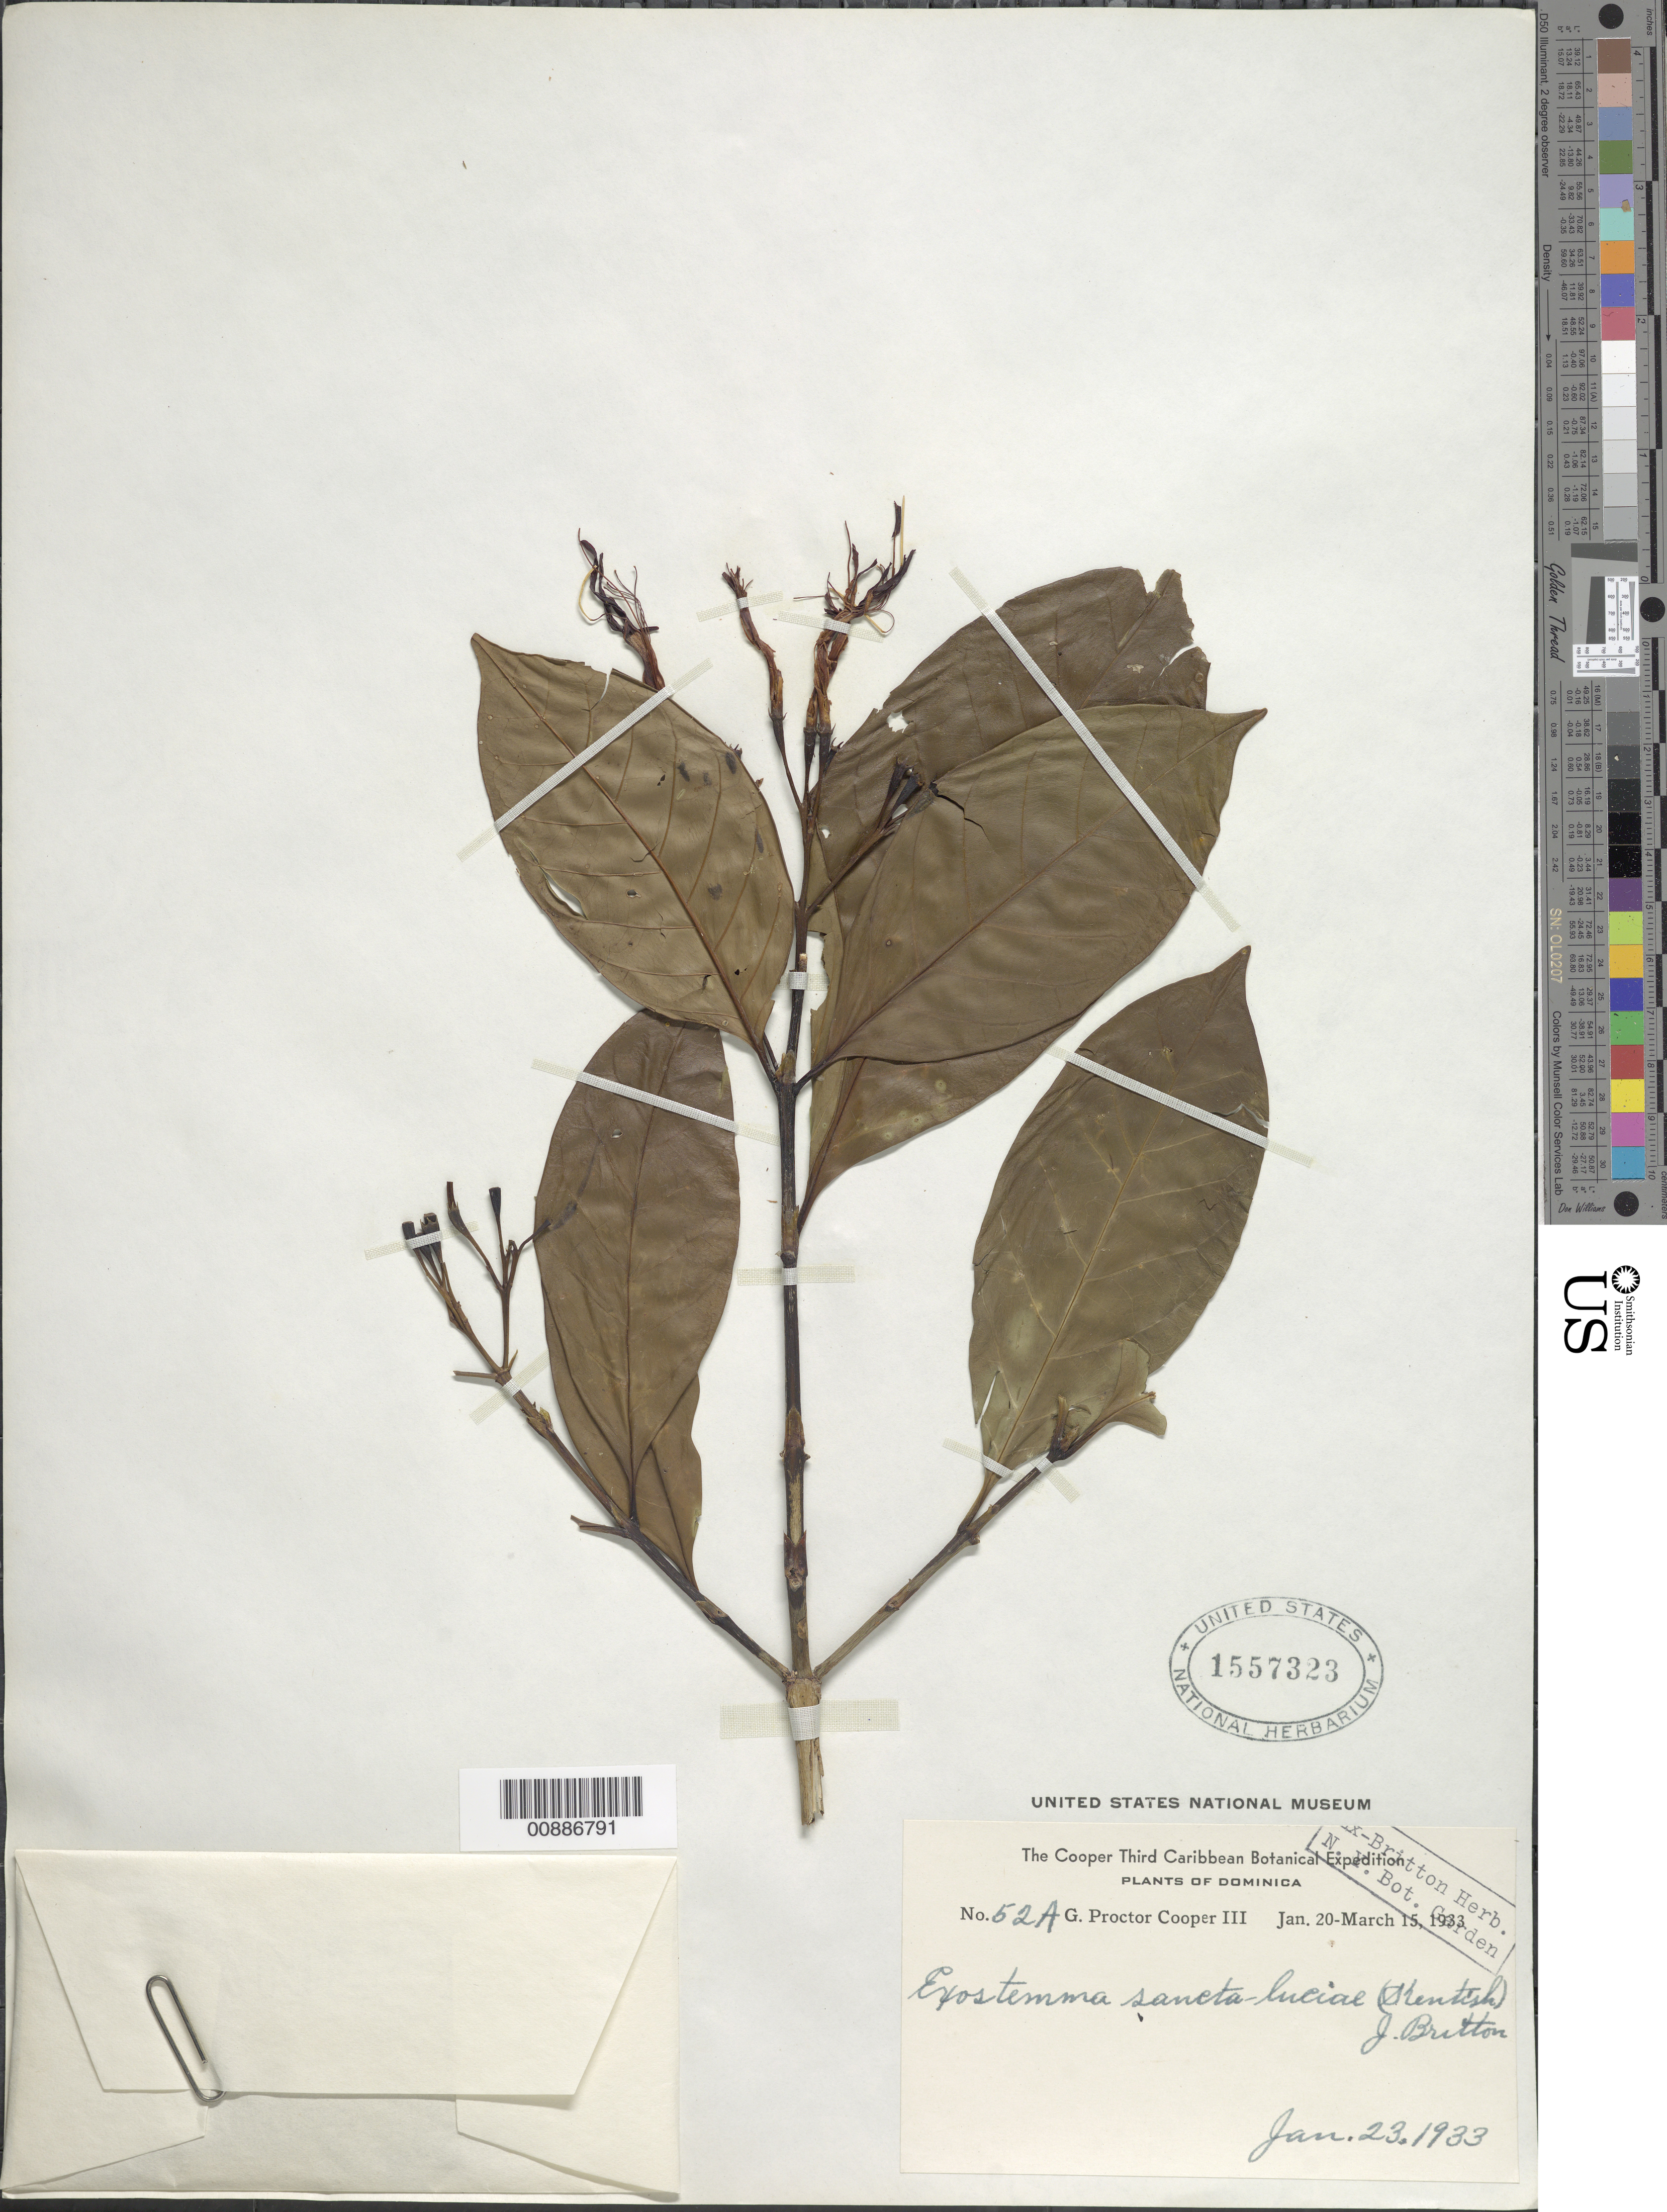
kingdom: Plantae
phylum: Tracheophyta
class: Magnoliopsida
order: Gentianales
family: Rubiaceae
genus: Exostema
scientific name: Exostema sanctae-luciae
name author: (Kentish) Britten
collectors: G. Cooper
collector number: A 52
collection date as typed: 23 Jan 1933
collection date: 1933-01-23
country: Dominica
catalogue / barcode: US 1557323